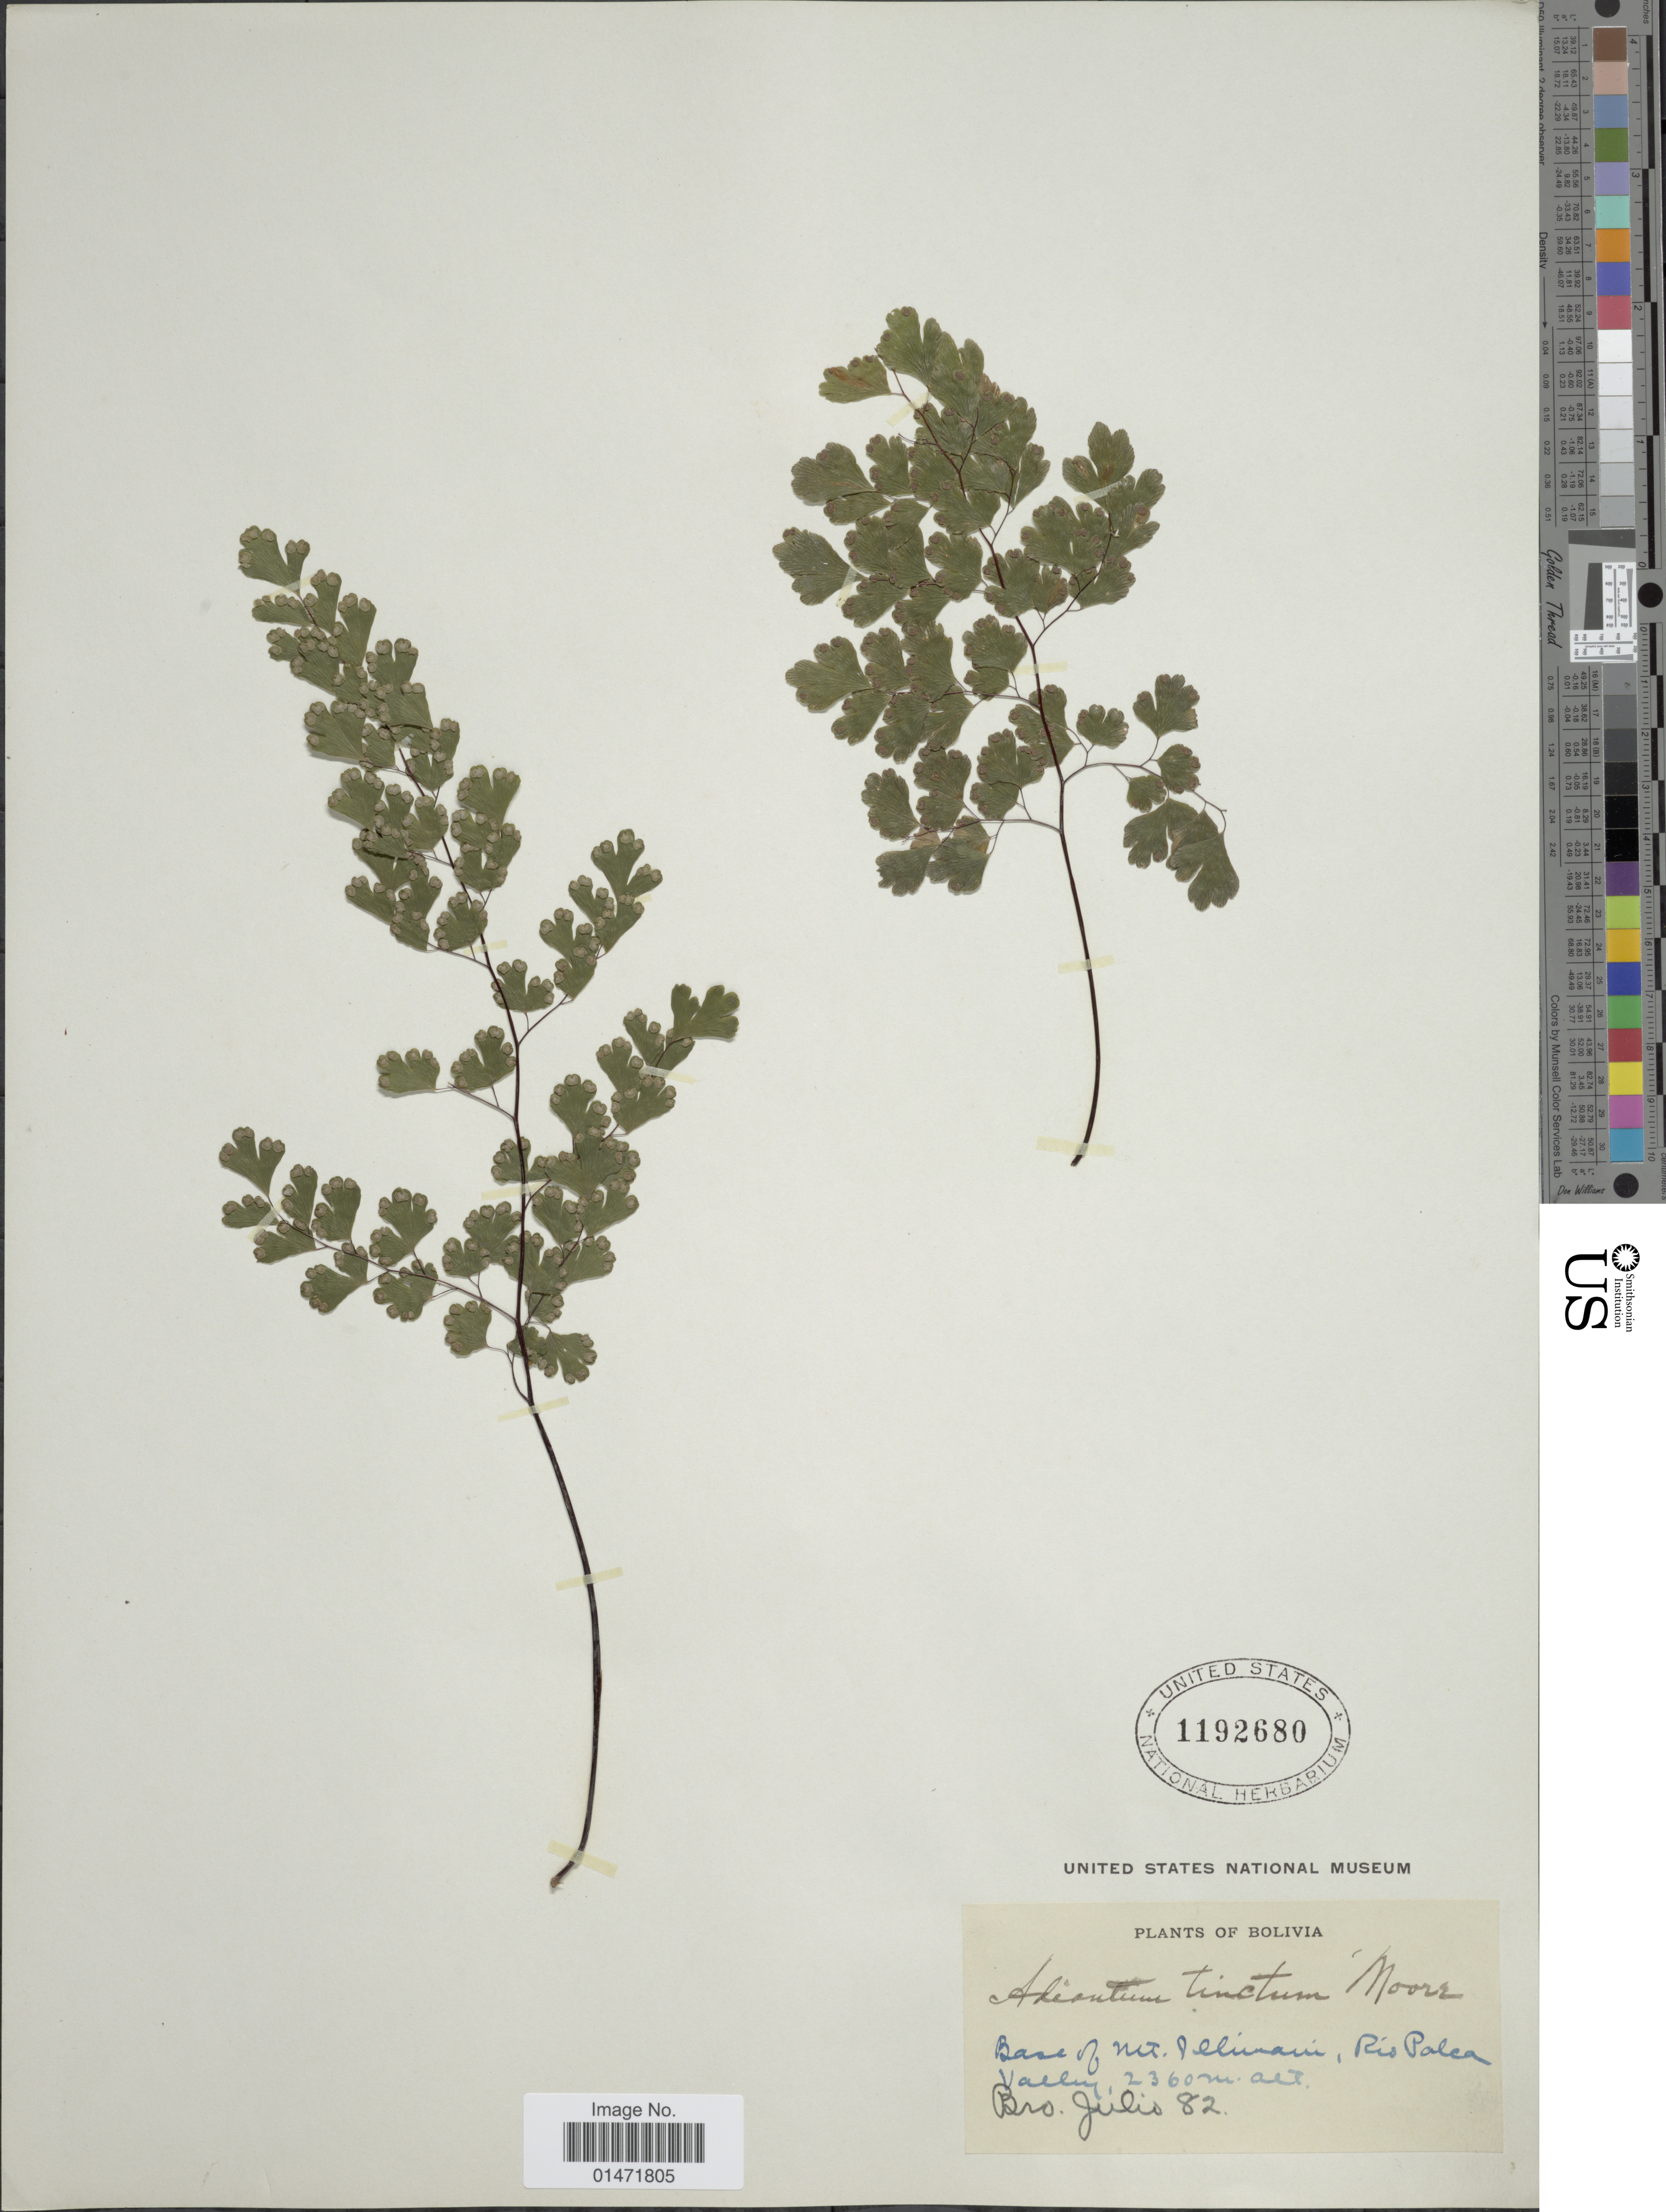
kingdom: Plantae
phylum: Tracheophyta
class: Polypodiopsida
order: Polypodiales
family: Pteridaceae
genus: Adiantum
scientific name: Adiantum tinctum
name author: T. Moore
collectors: Bro. Julio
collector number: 82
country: Bolivia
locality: Base of Mt. Illimani, Rio Palca Valley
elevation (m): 2360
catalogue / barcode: US 1192680